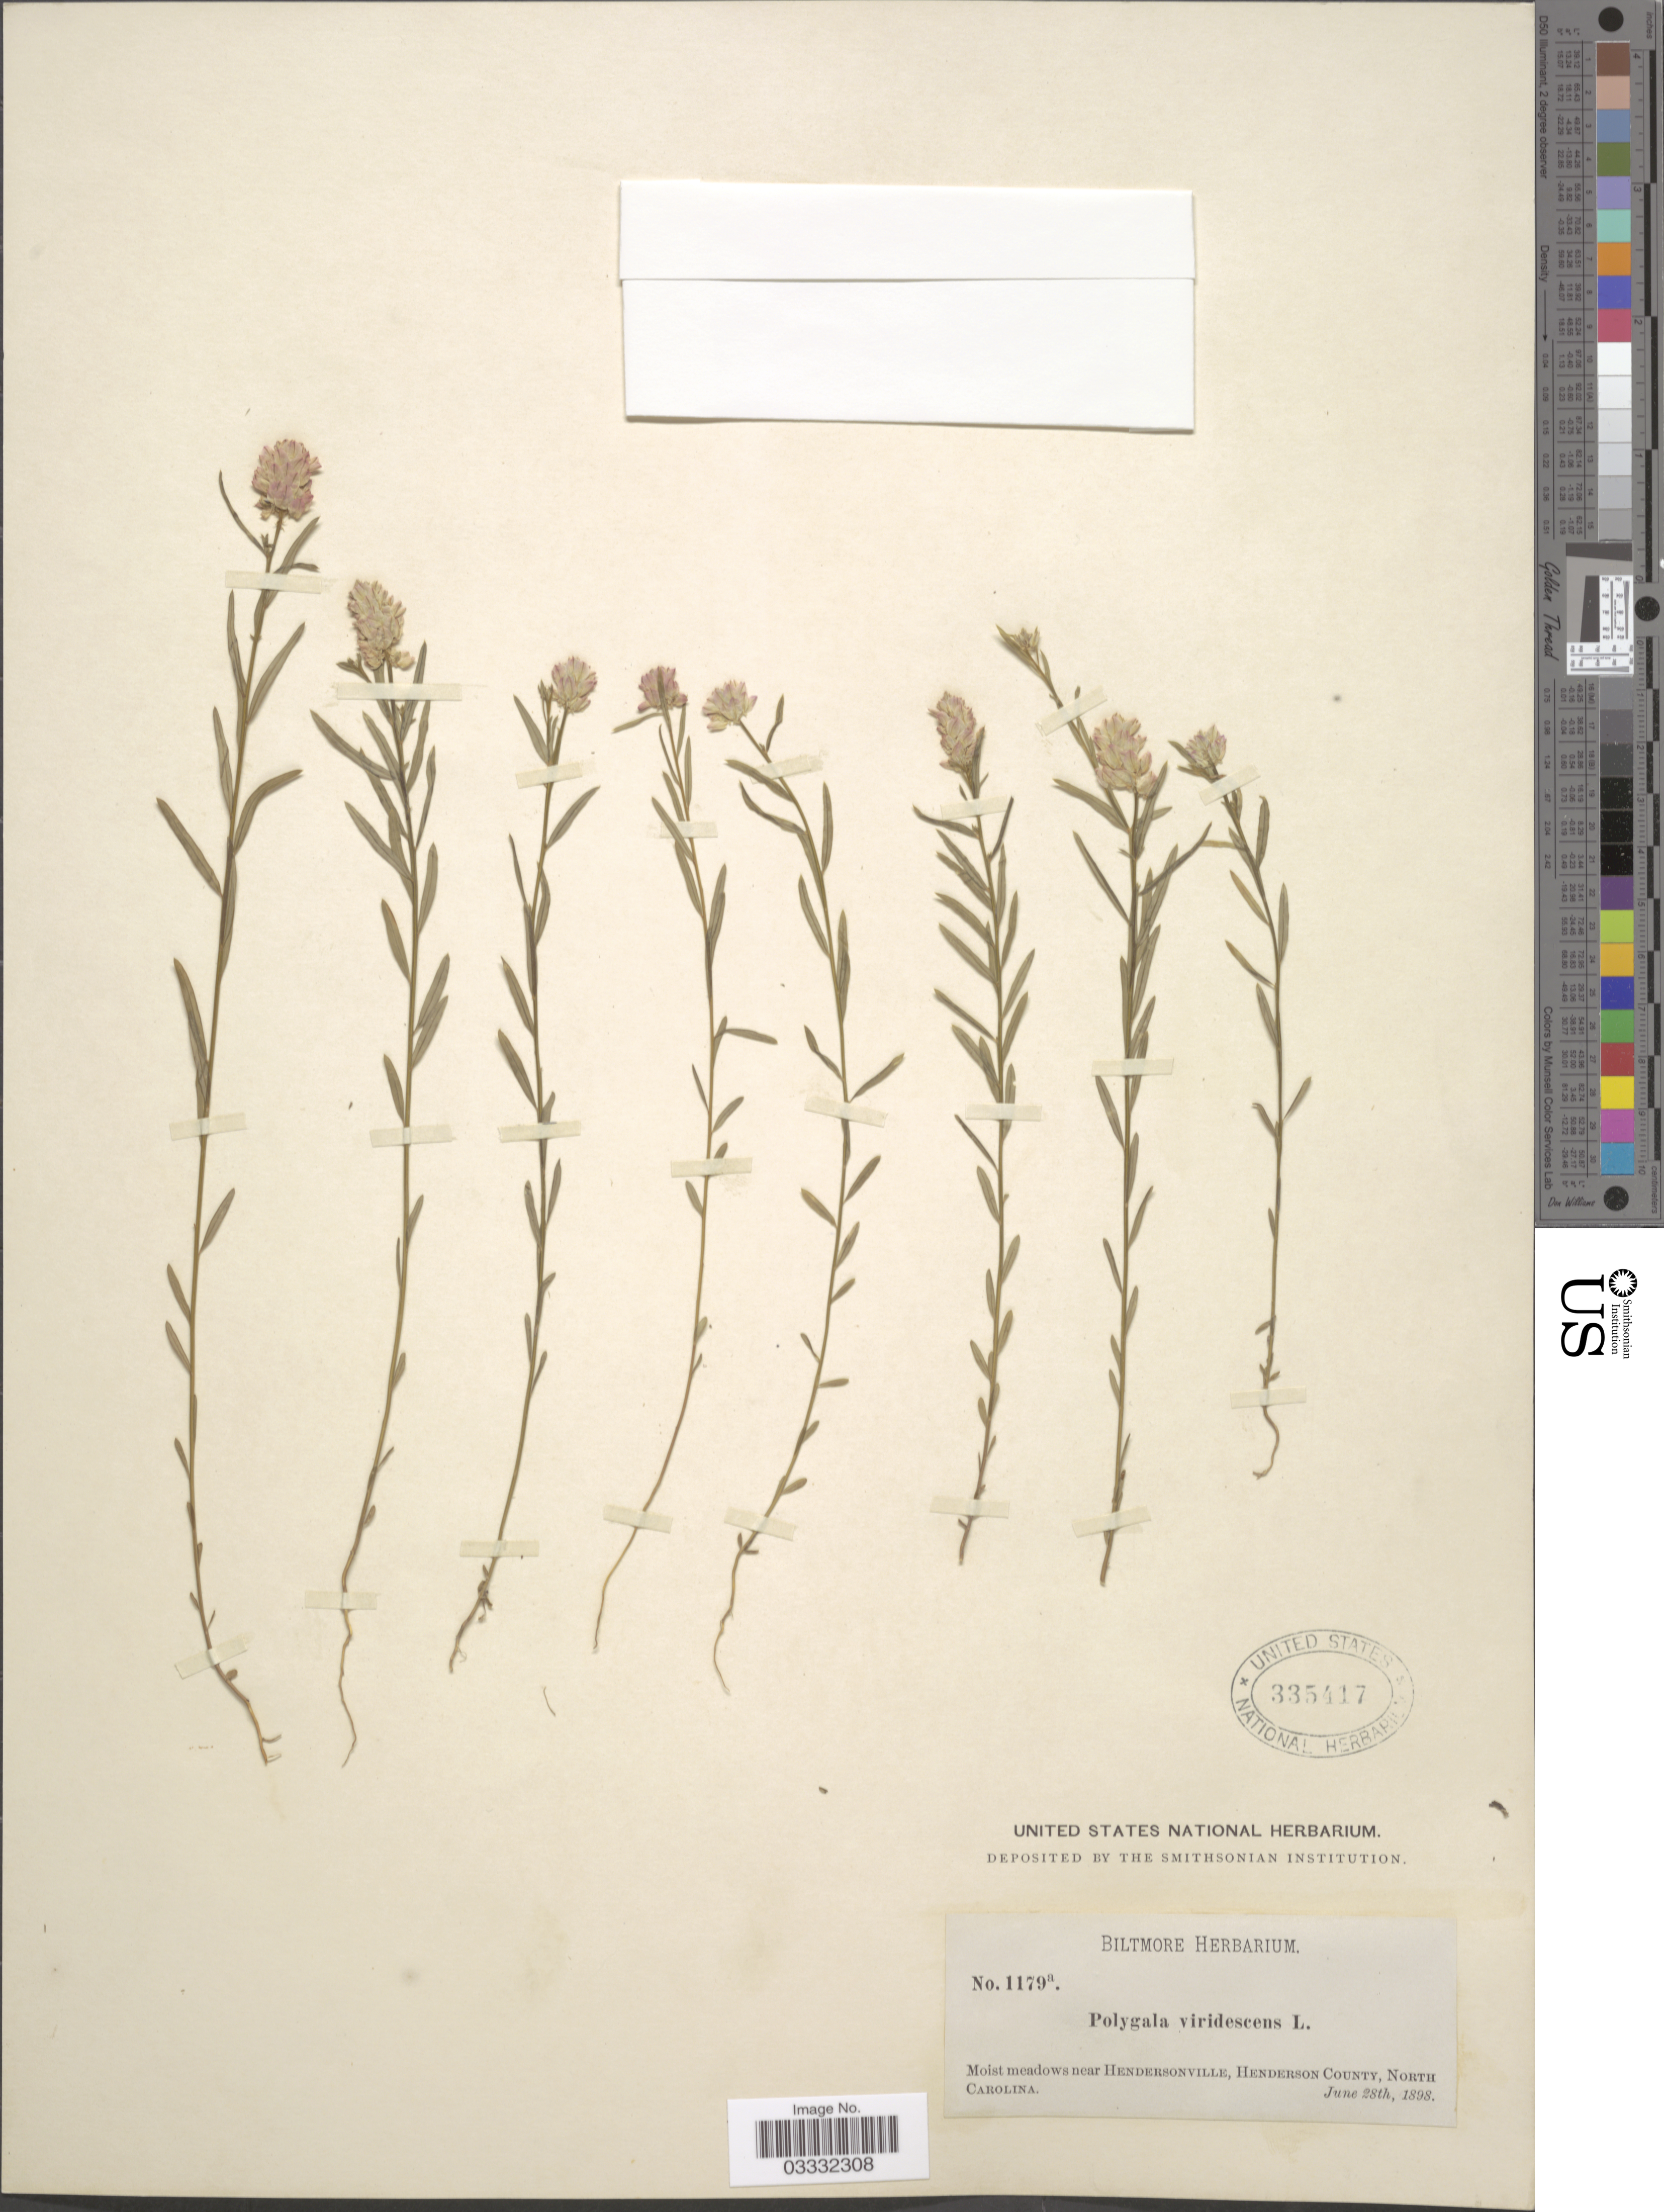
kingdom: Plantae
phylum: Tracheophyta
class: Magnoliopsida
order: Fabales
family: Polygalaceae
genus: Polygala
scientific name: Polygala sanguinea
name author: L.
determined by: Strong, Mark T., (BOT), Smithsonian Institution - National Museum of Natural History (UNITED STATES)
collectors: ex herb. Biltmore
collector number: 1179a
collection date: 1898-06-28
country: United States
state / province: North Carolina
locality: Moist meadows near Hendersonville, Henderson County.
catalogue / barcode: US 335417